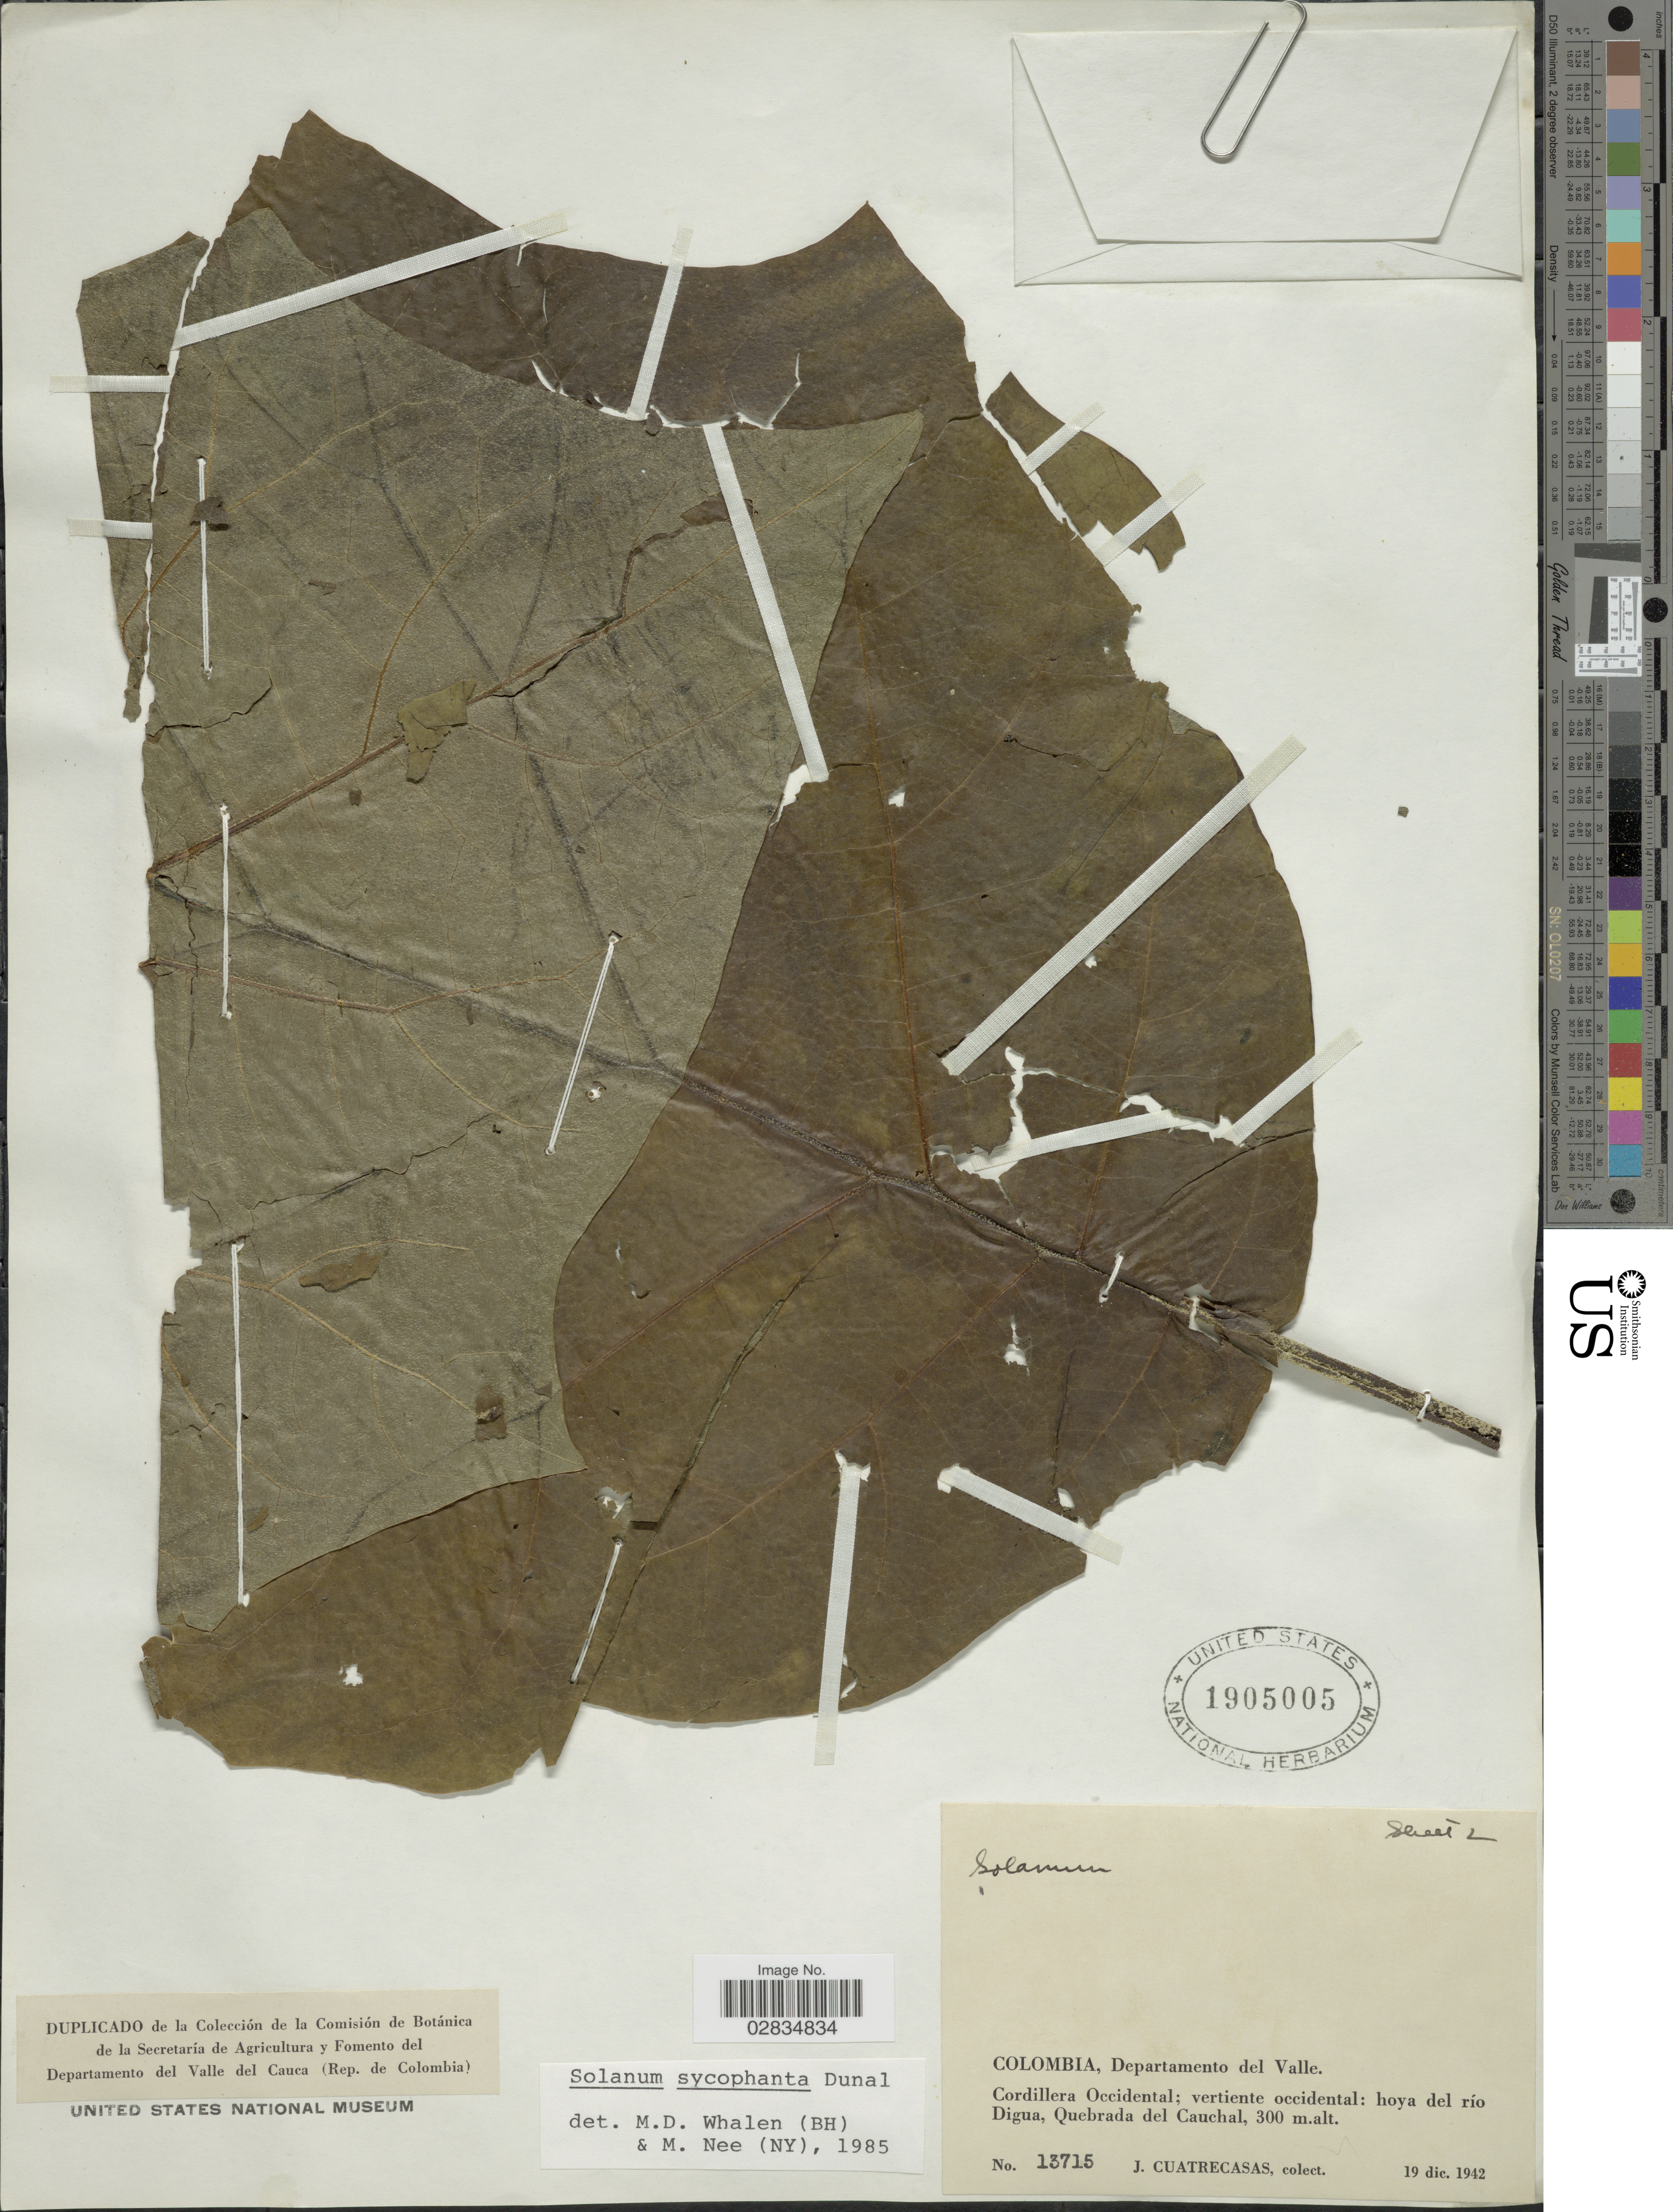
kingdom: Plantae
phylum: Tracheophyta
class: Magnoliopsida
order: Solanales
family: Solanaceae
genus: Solanum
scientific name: Solanum sycophanta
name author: Dunal in DC.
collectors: J. Cuatrecasas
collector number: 13715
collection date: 1942-12-19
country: Colombia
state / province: Valle del Cauca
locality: Departamento del Valle, Cordillera Occidental; vertiente occidental: hoya del río Digua, Quebrada del Cauchal.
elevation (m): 300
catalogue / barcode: US 1905005